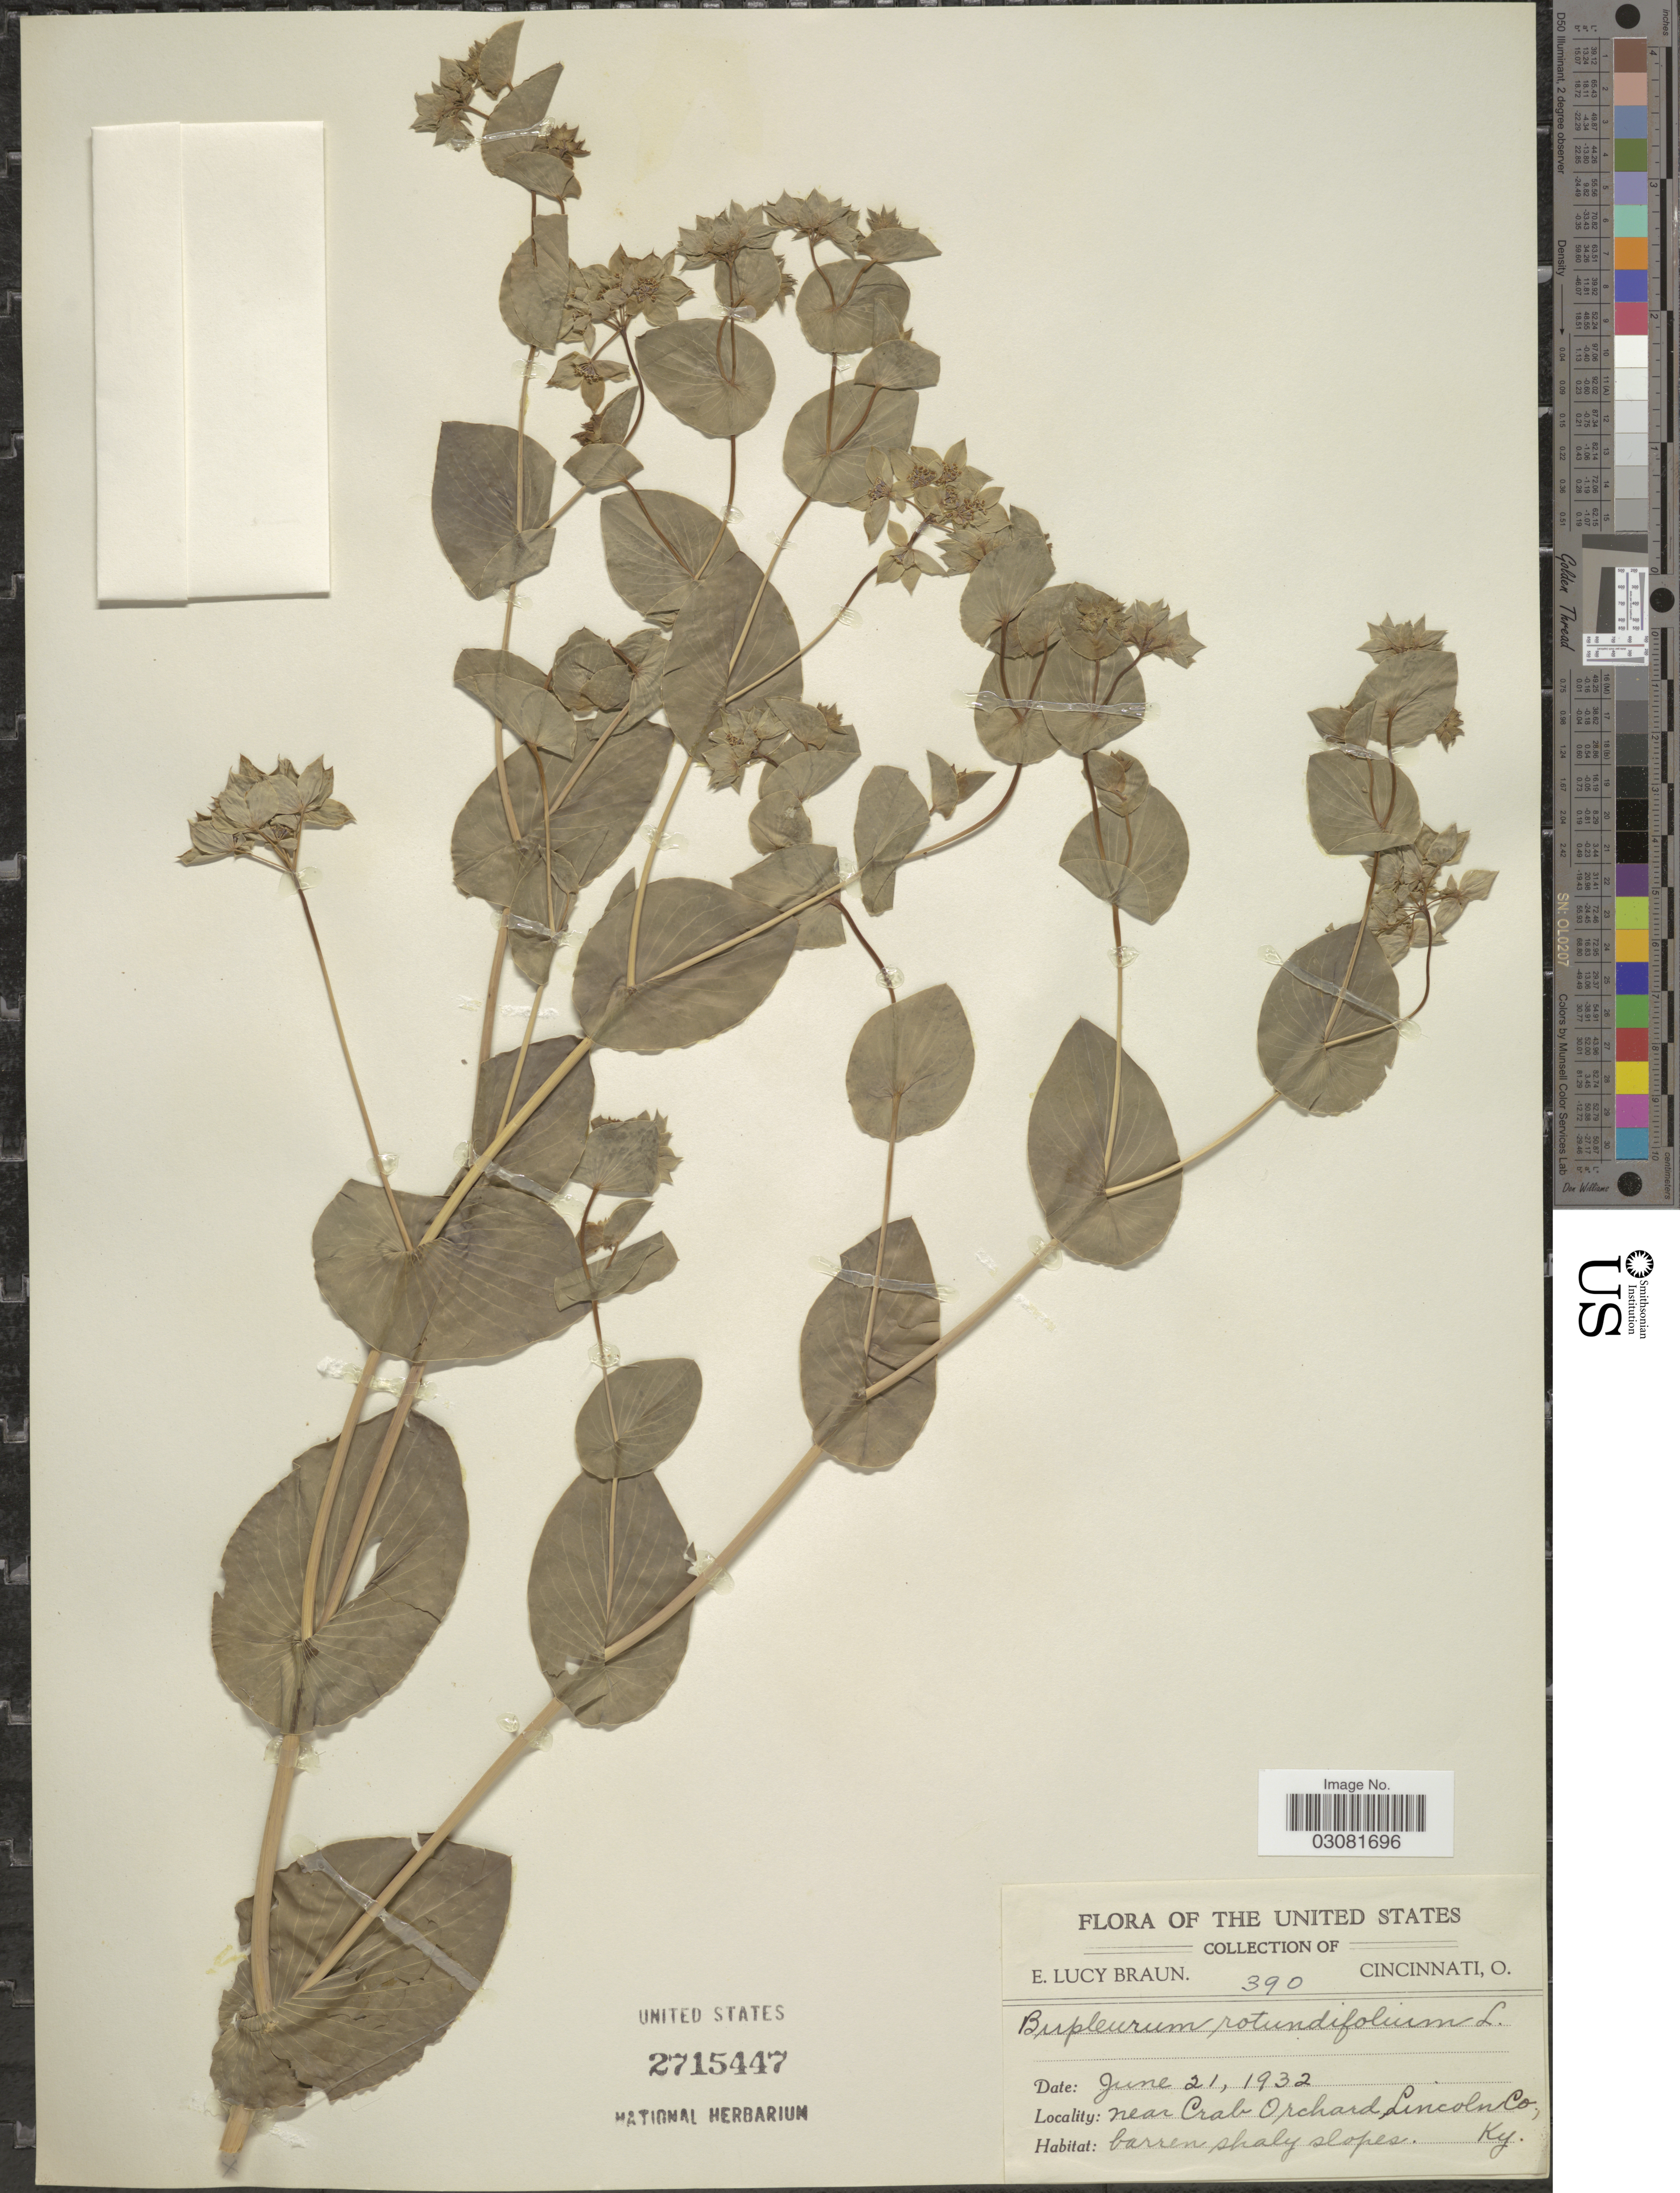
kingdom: Plantae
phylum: Tracheophyta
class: Magnoliopsida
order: Apiales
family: Apiaceae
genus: Bupleurum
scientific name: Bupleurum rotundifolium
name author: L.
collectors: E. L. Braun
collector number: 390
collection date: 1932-06-21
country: United States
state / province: Kentucky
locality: Near Crab Orchard, Lincoln Co.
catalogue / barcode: US 2715447